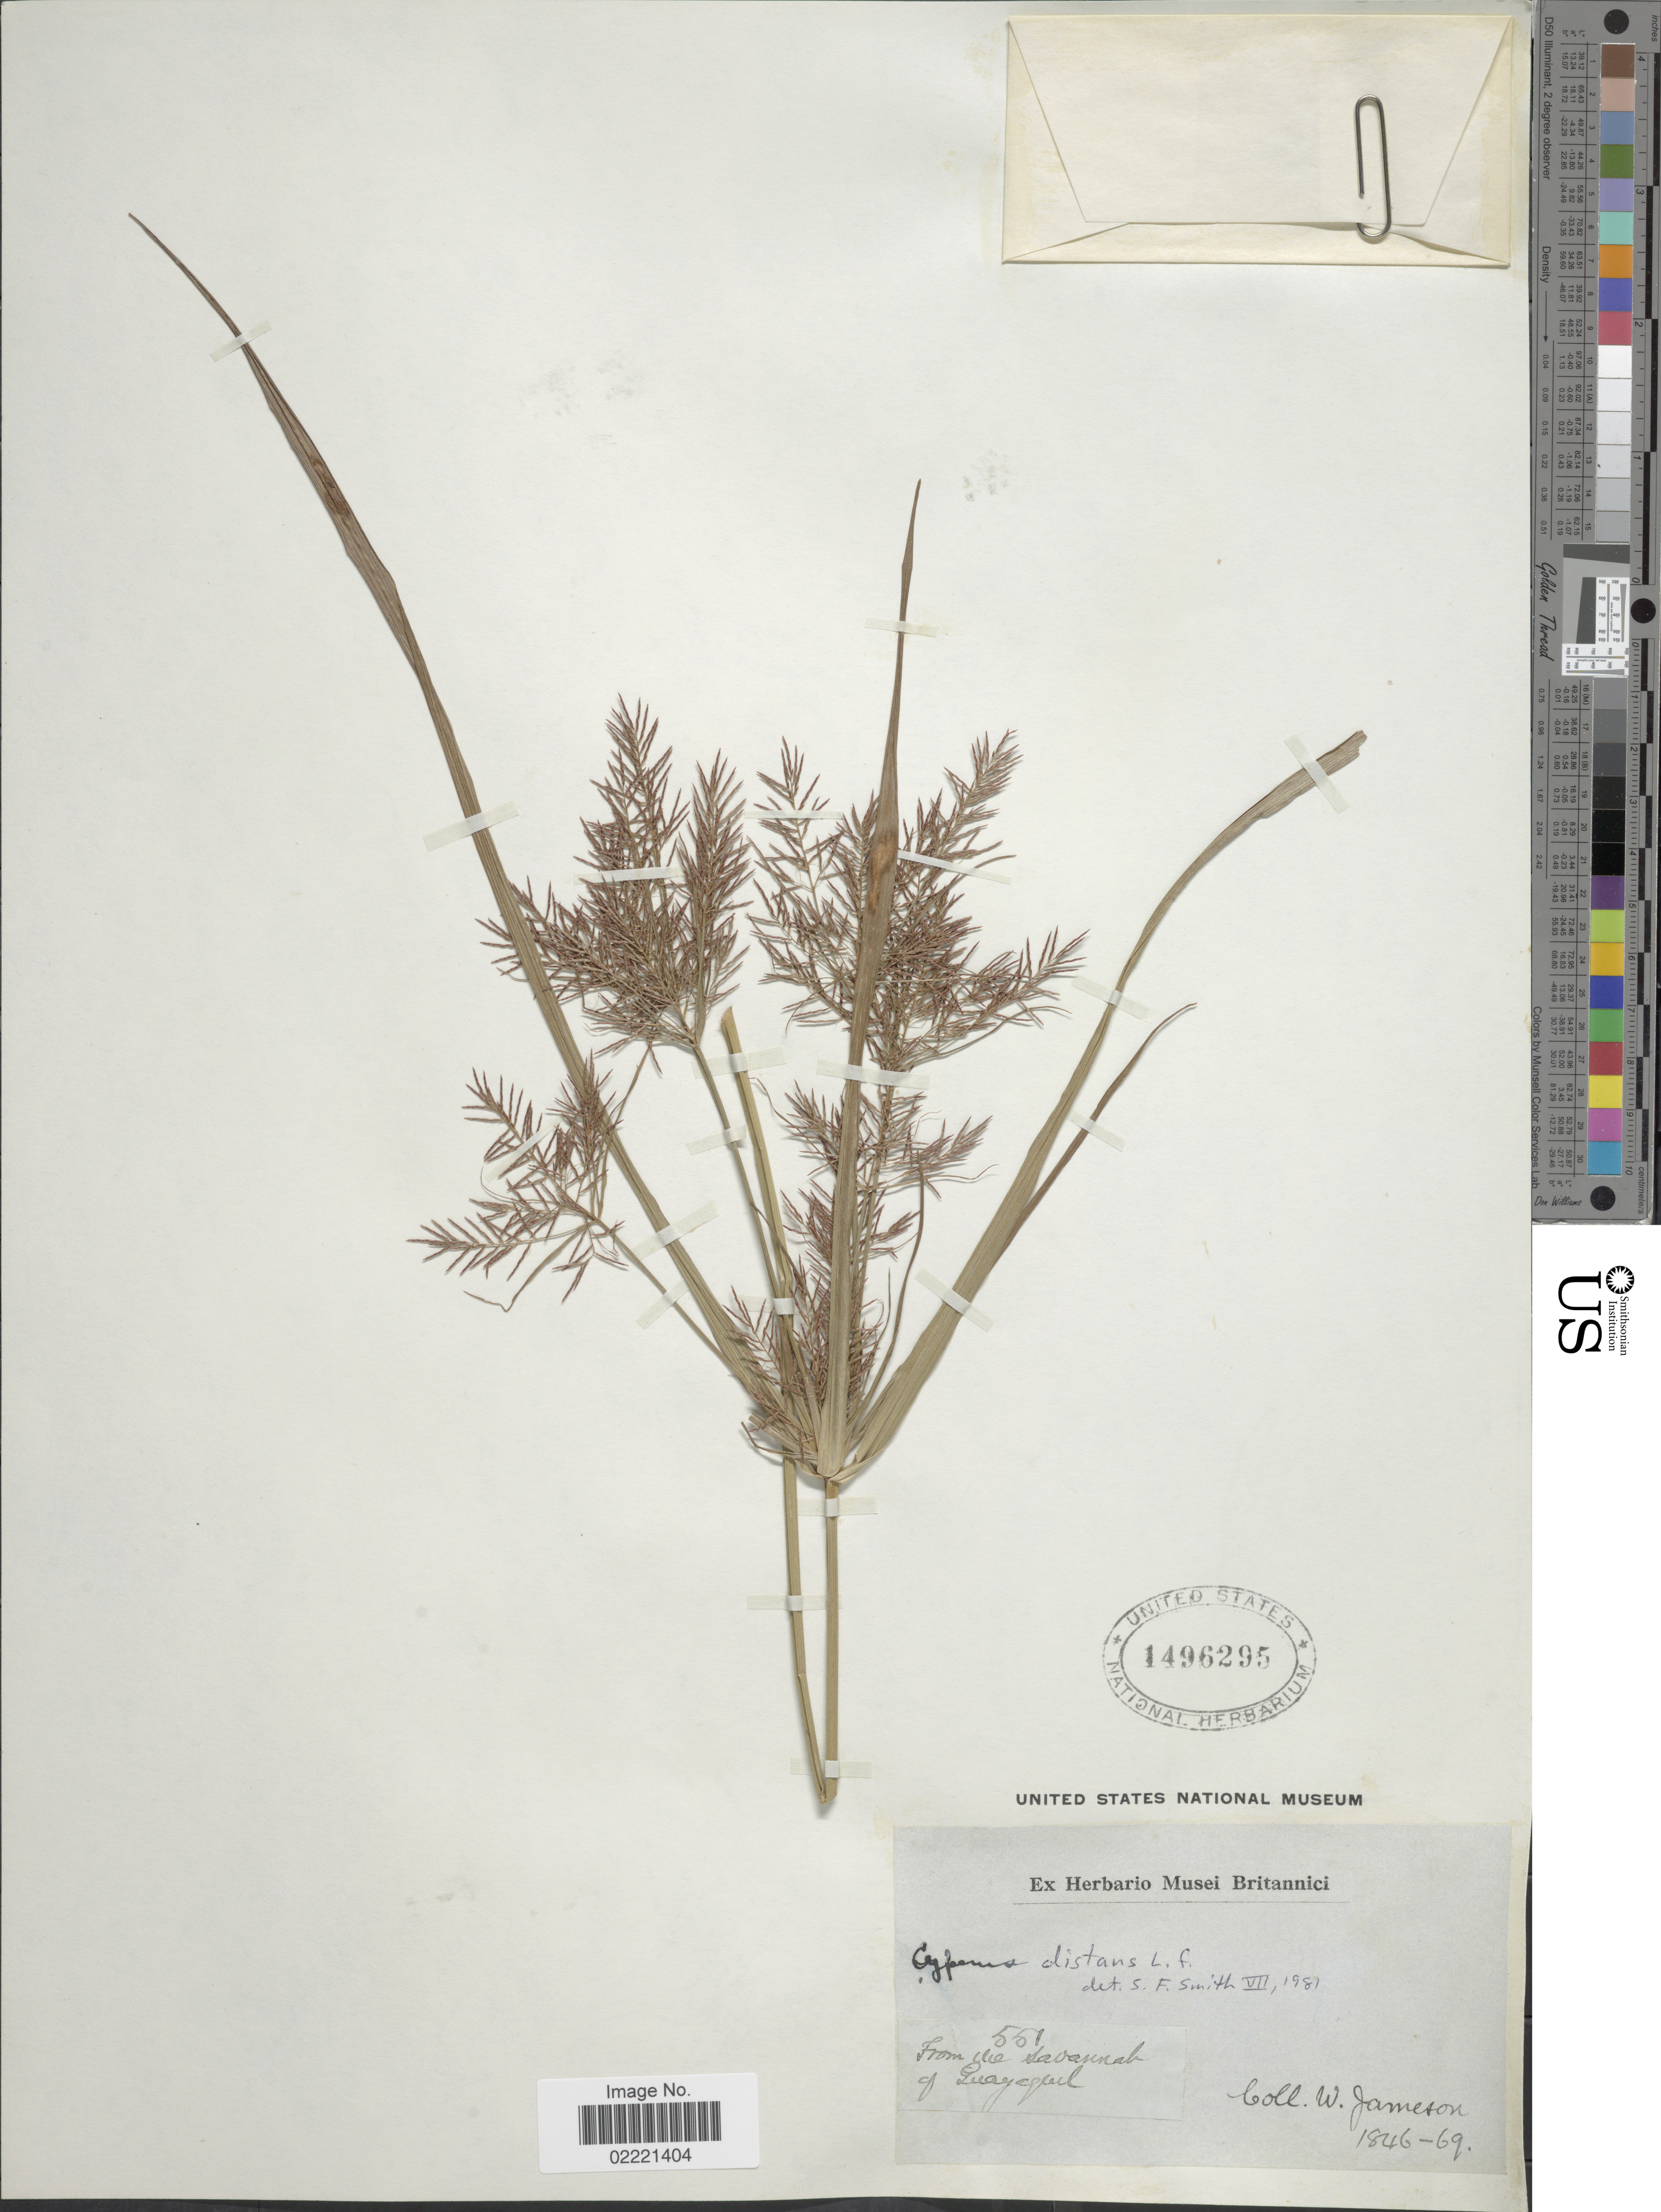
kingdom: Plantae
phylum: Tracheophyta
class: Liliopsida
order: Poales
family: Cyperaceae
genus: Cyperus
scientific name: Cyperus distans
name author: L. f.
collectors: W. Jameson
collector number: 551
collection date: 1846/1869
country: Ecuador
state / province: Guayas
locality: Savannah of Guayaquil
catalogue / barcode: US 1496295